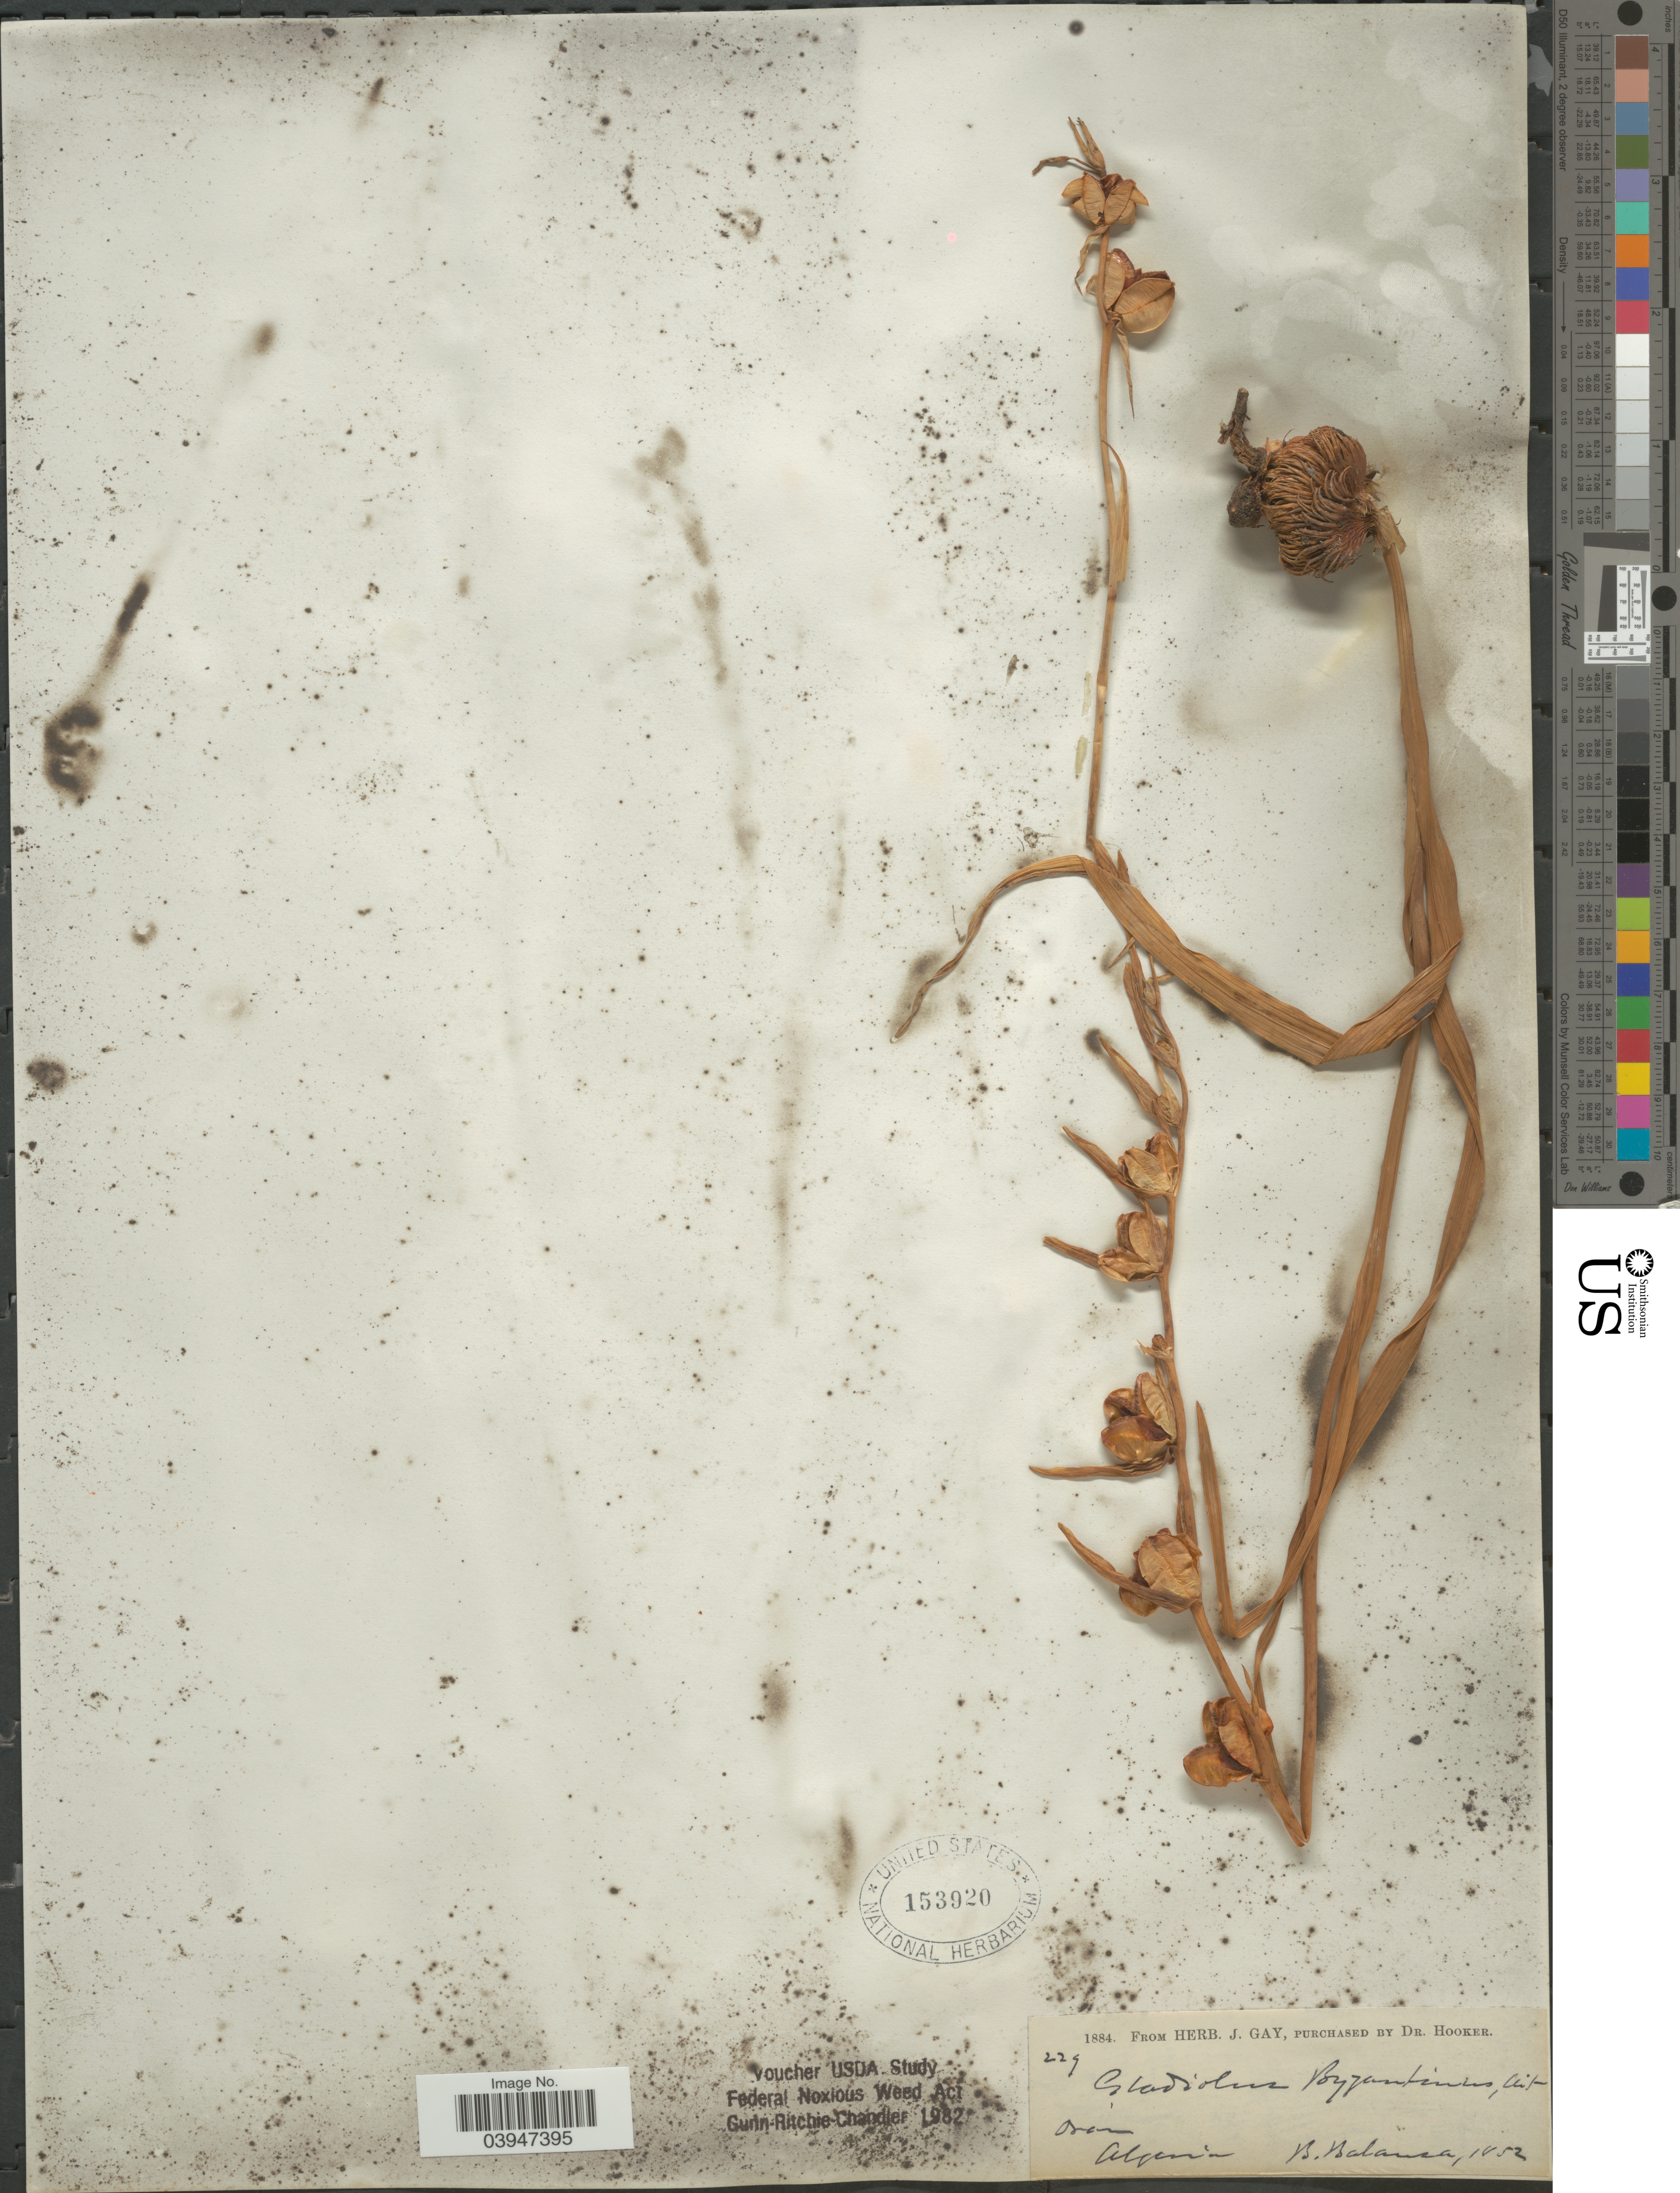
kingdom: Plantae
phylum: Tracheophyta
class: Liliopsida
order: Asparagales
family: Iridaceae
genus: Gladiolus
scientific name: Gladiolus byzantinus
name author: Mill.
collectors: B. Balansa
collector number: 229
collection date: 1852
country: Algeria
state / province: Oran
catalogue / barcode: US 153920